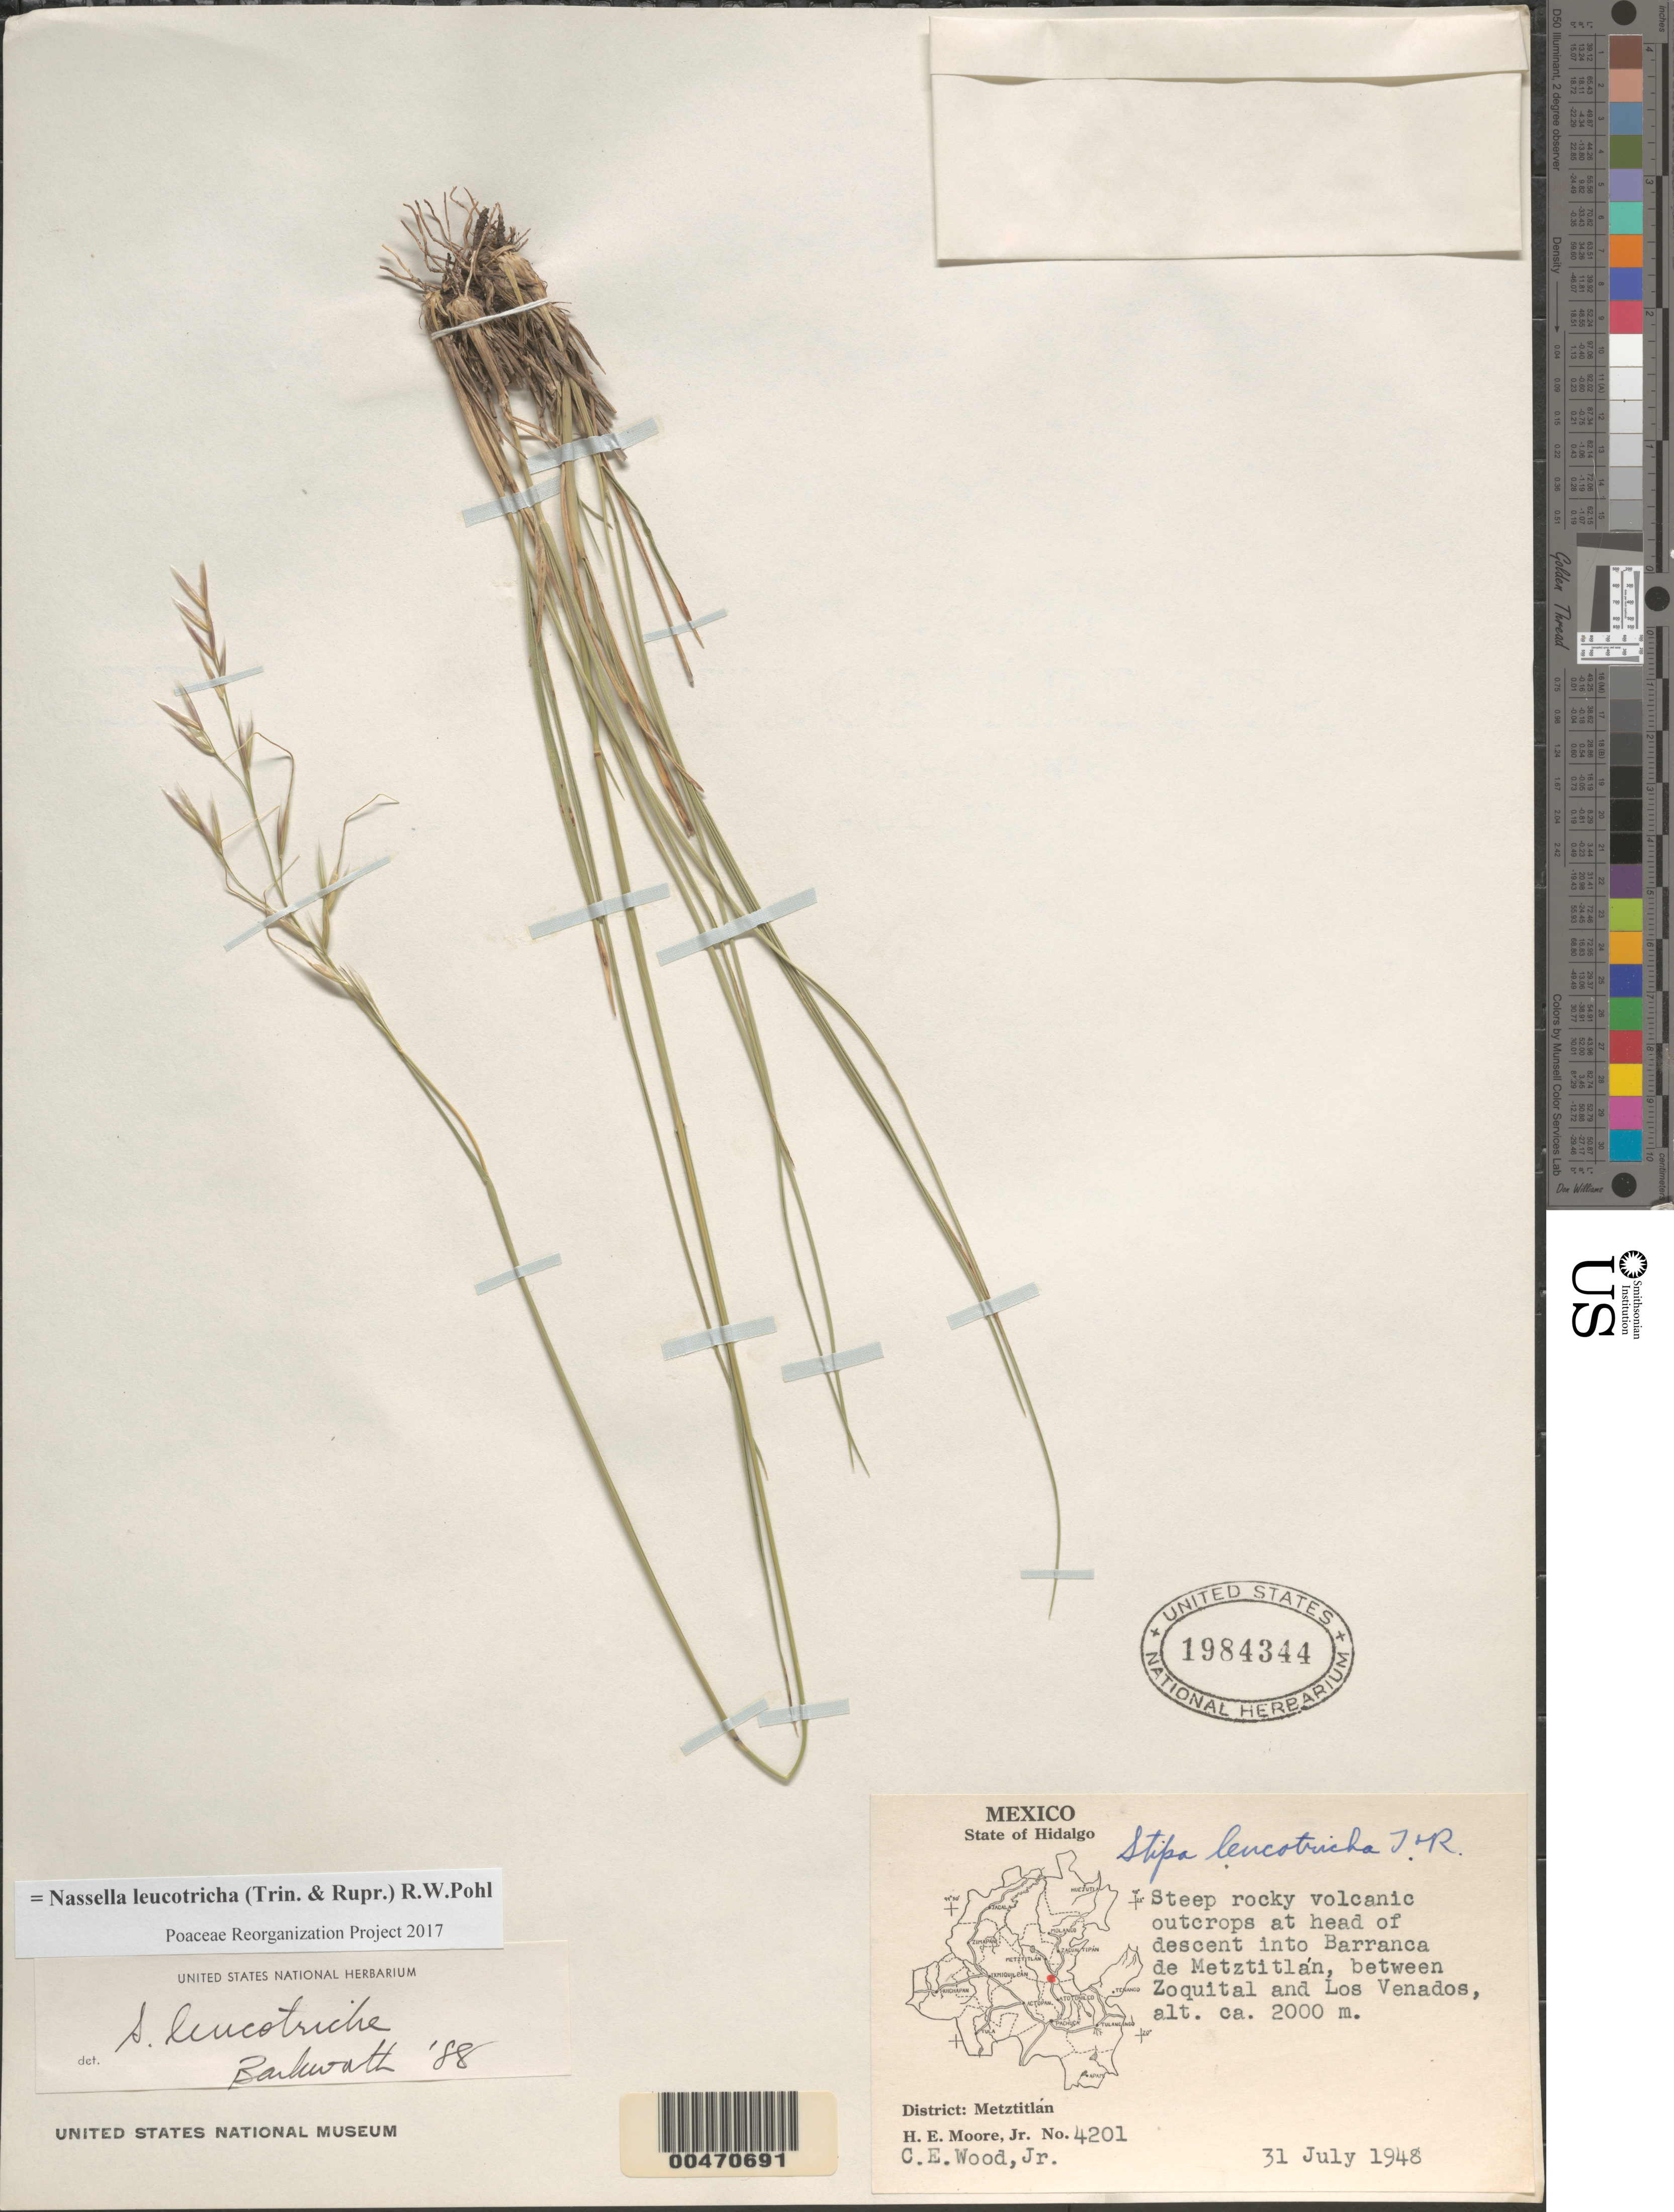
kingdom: Plantae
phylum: Tracheophyta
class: Liliopsida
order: Poales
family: Poaceae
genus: Nassella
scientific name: Nassella leucotricha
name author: (Trin. & Rupr.) R.W. Pohl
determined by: Poaceae Reorganization Project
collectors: H. E. Moore & C. Wood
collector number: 4201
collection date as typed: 31 Jul 1948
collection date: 1948-07-31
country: Mexico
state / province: Hidalgo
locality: Head of descent into Barranca de Metztitlán, between Zoquital & Los Venados, Dist of Metztitlán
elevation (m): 2000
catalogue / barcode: US 1984344